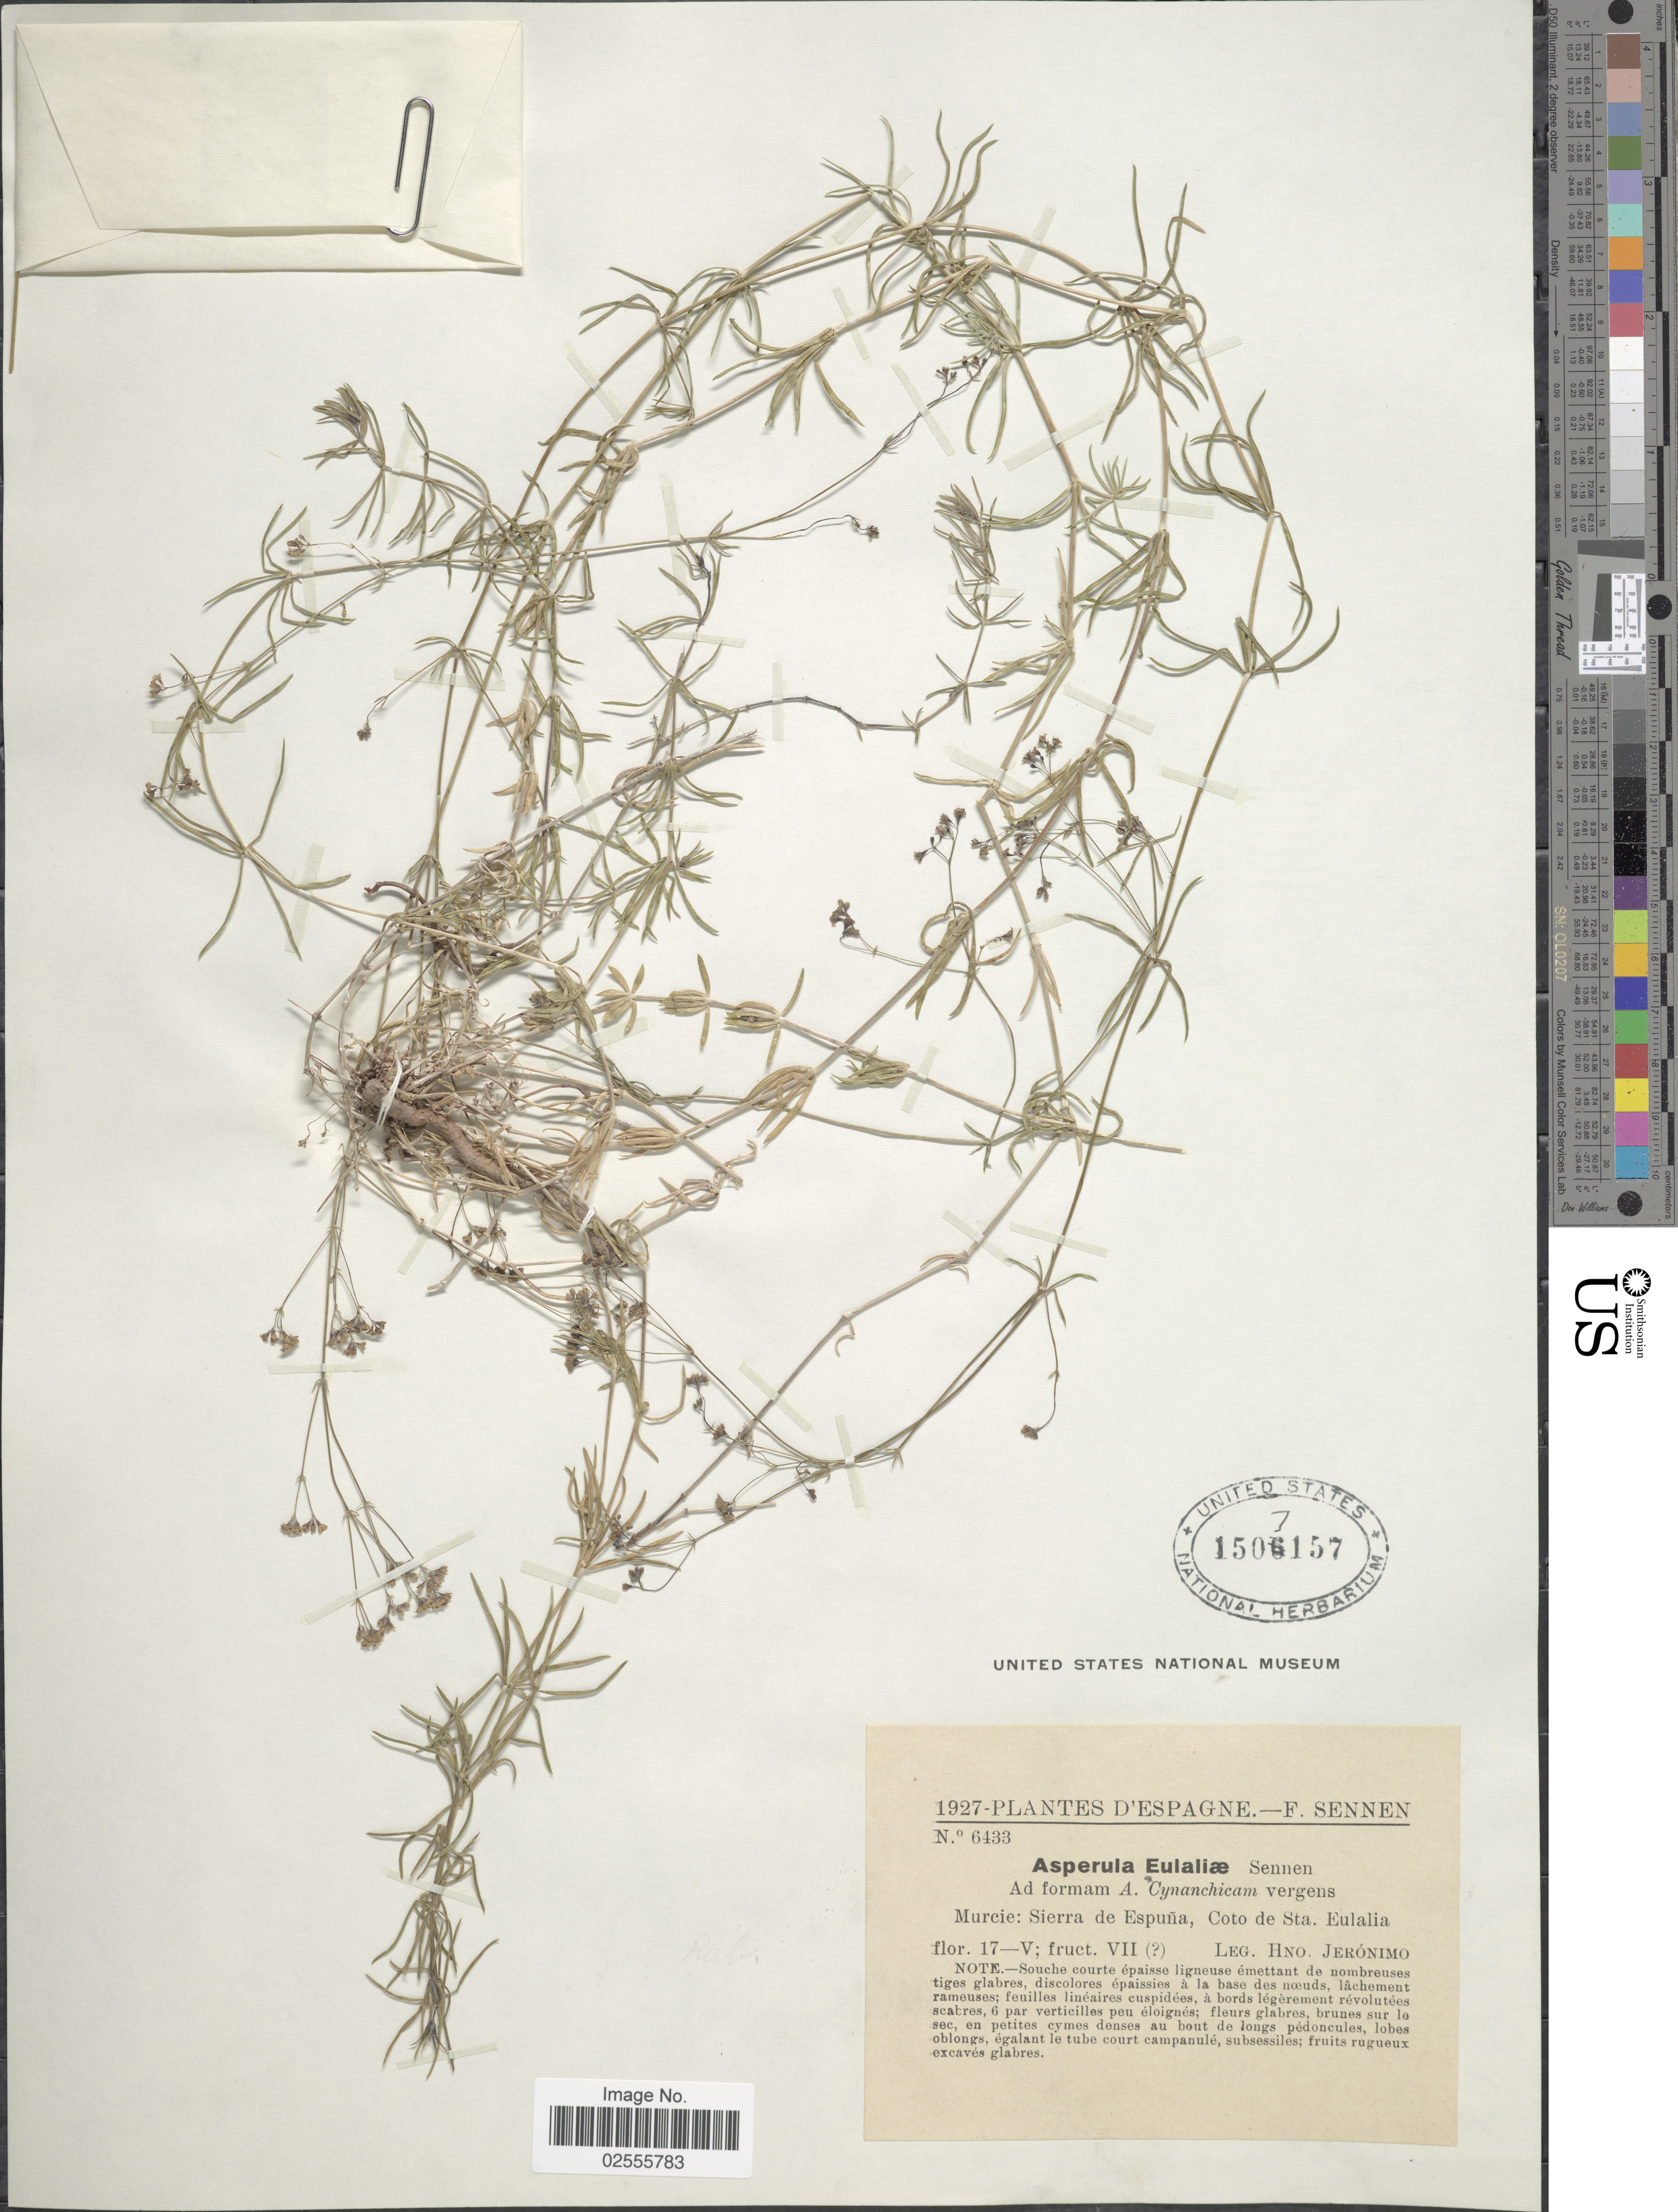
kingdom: Plantae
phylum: Tracheophyta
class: Magnoliopsida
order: Gentianales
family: Rubiaceae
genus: Asperula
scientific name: Asperula eulaliae Sennen sp. nov. ined.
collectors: H. Jerónimo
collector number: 6433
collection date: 1927-05-17/1927-07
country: Spain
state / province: Murcia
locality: Espagne, Murcie: Sierra de Espuna, Coto de Sta. Eulalia.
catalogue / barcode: US 1603157